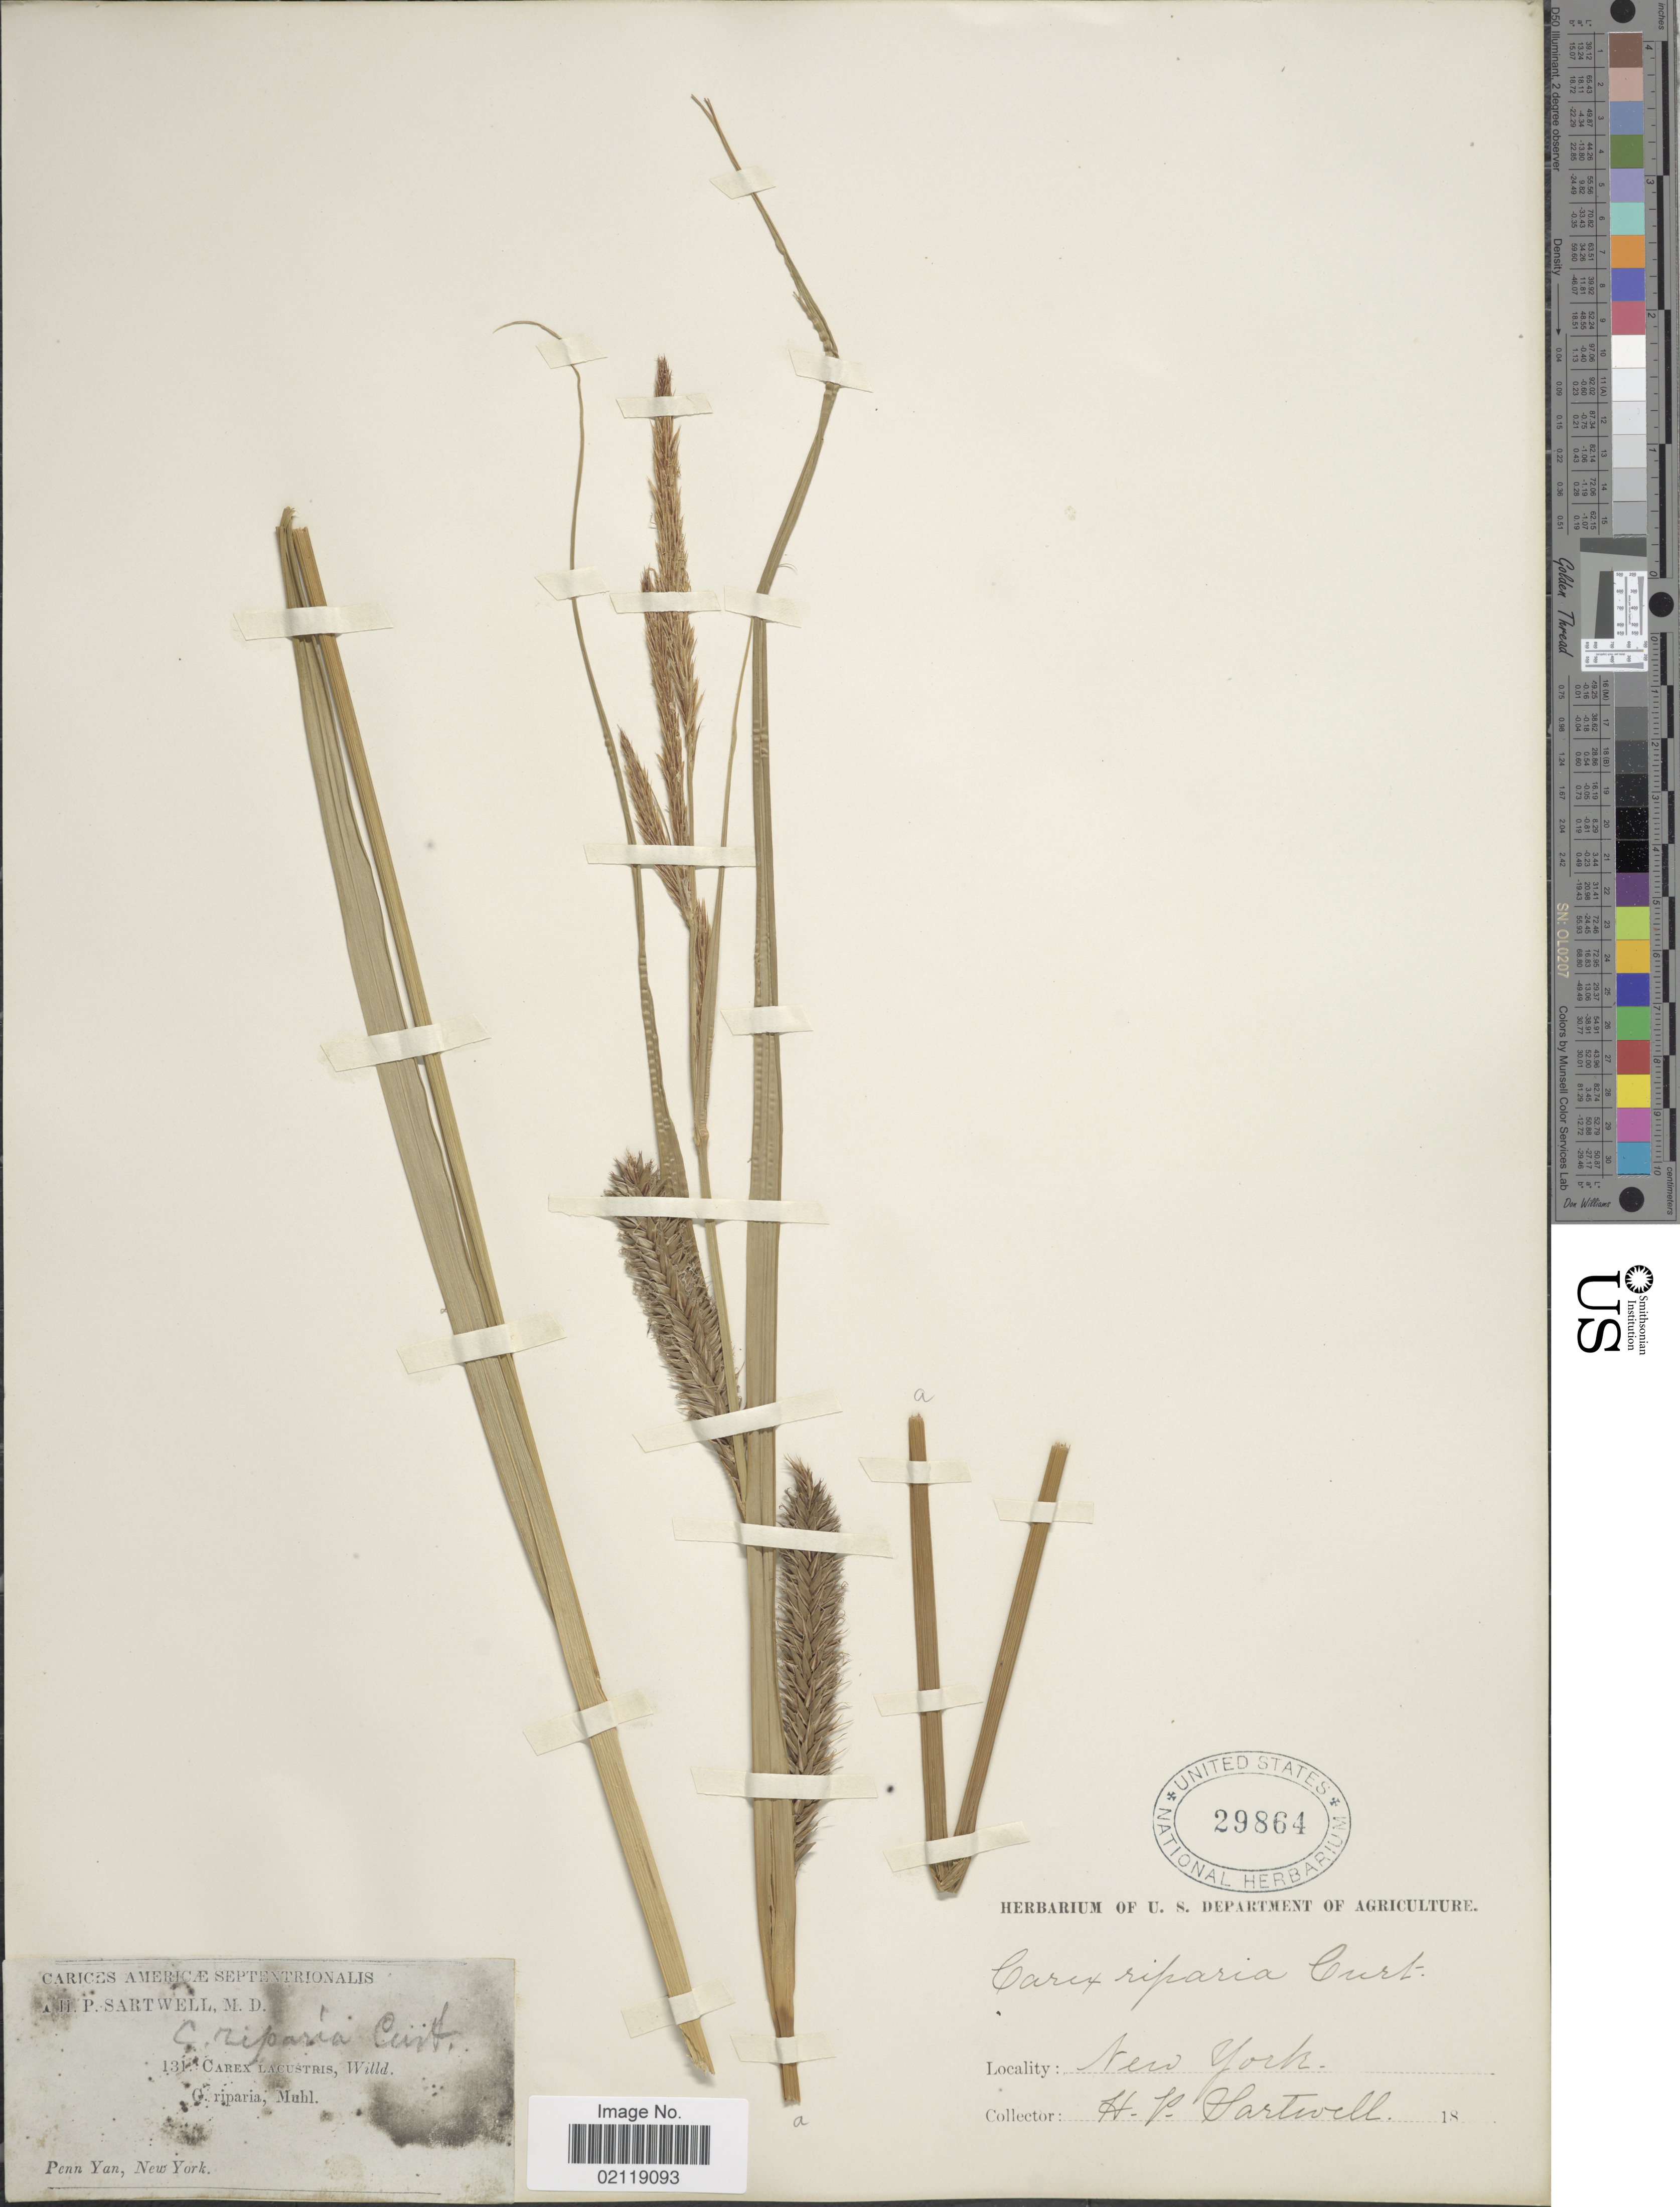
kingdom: Plantae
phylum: Tracheophyta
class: Liliopsida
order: Poales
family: Cyperaceae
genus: Carex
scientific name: Carex lacustris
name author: Willd.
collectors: H. P. Sartwell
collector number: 131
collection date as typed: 18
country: United States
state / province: New York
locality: Penn Yan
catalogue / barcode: US 29864